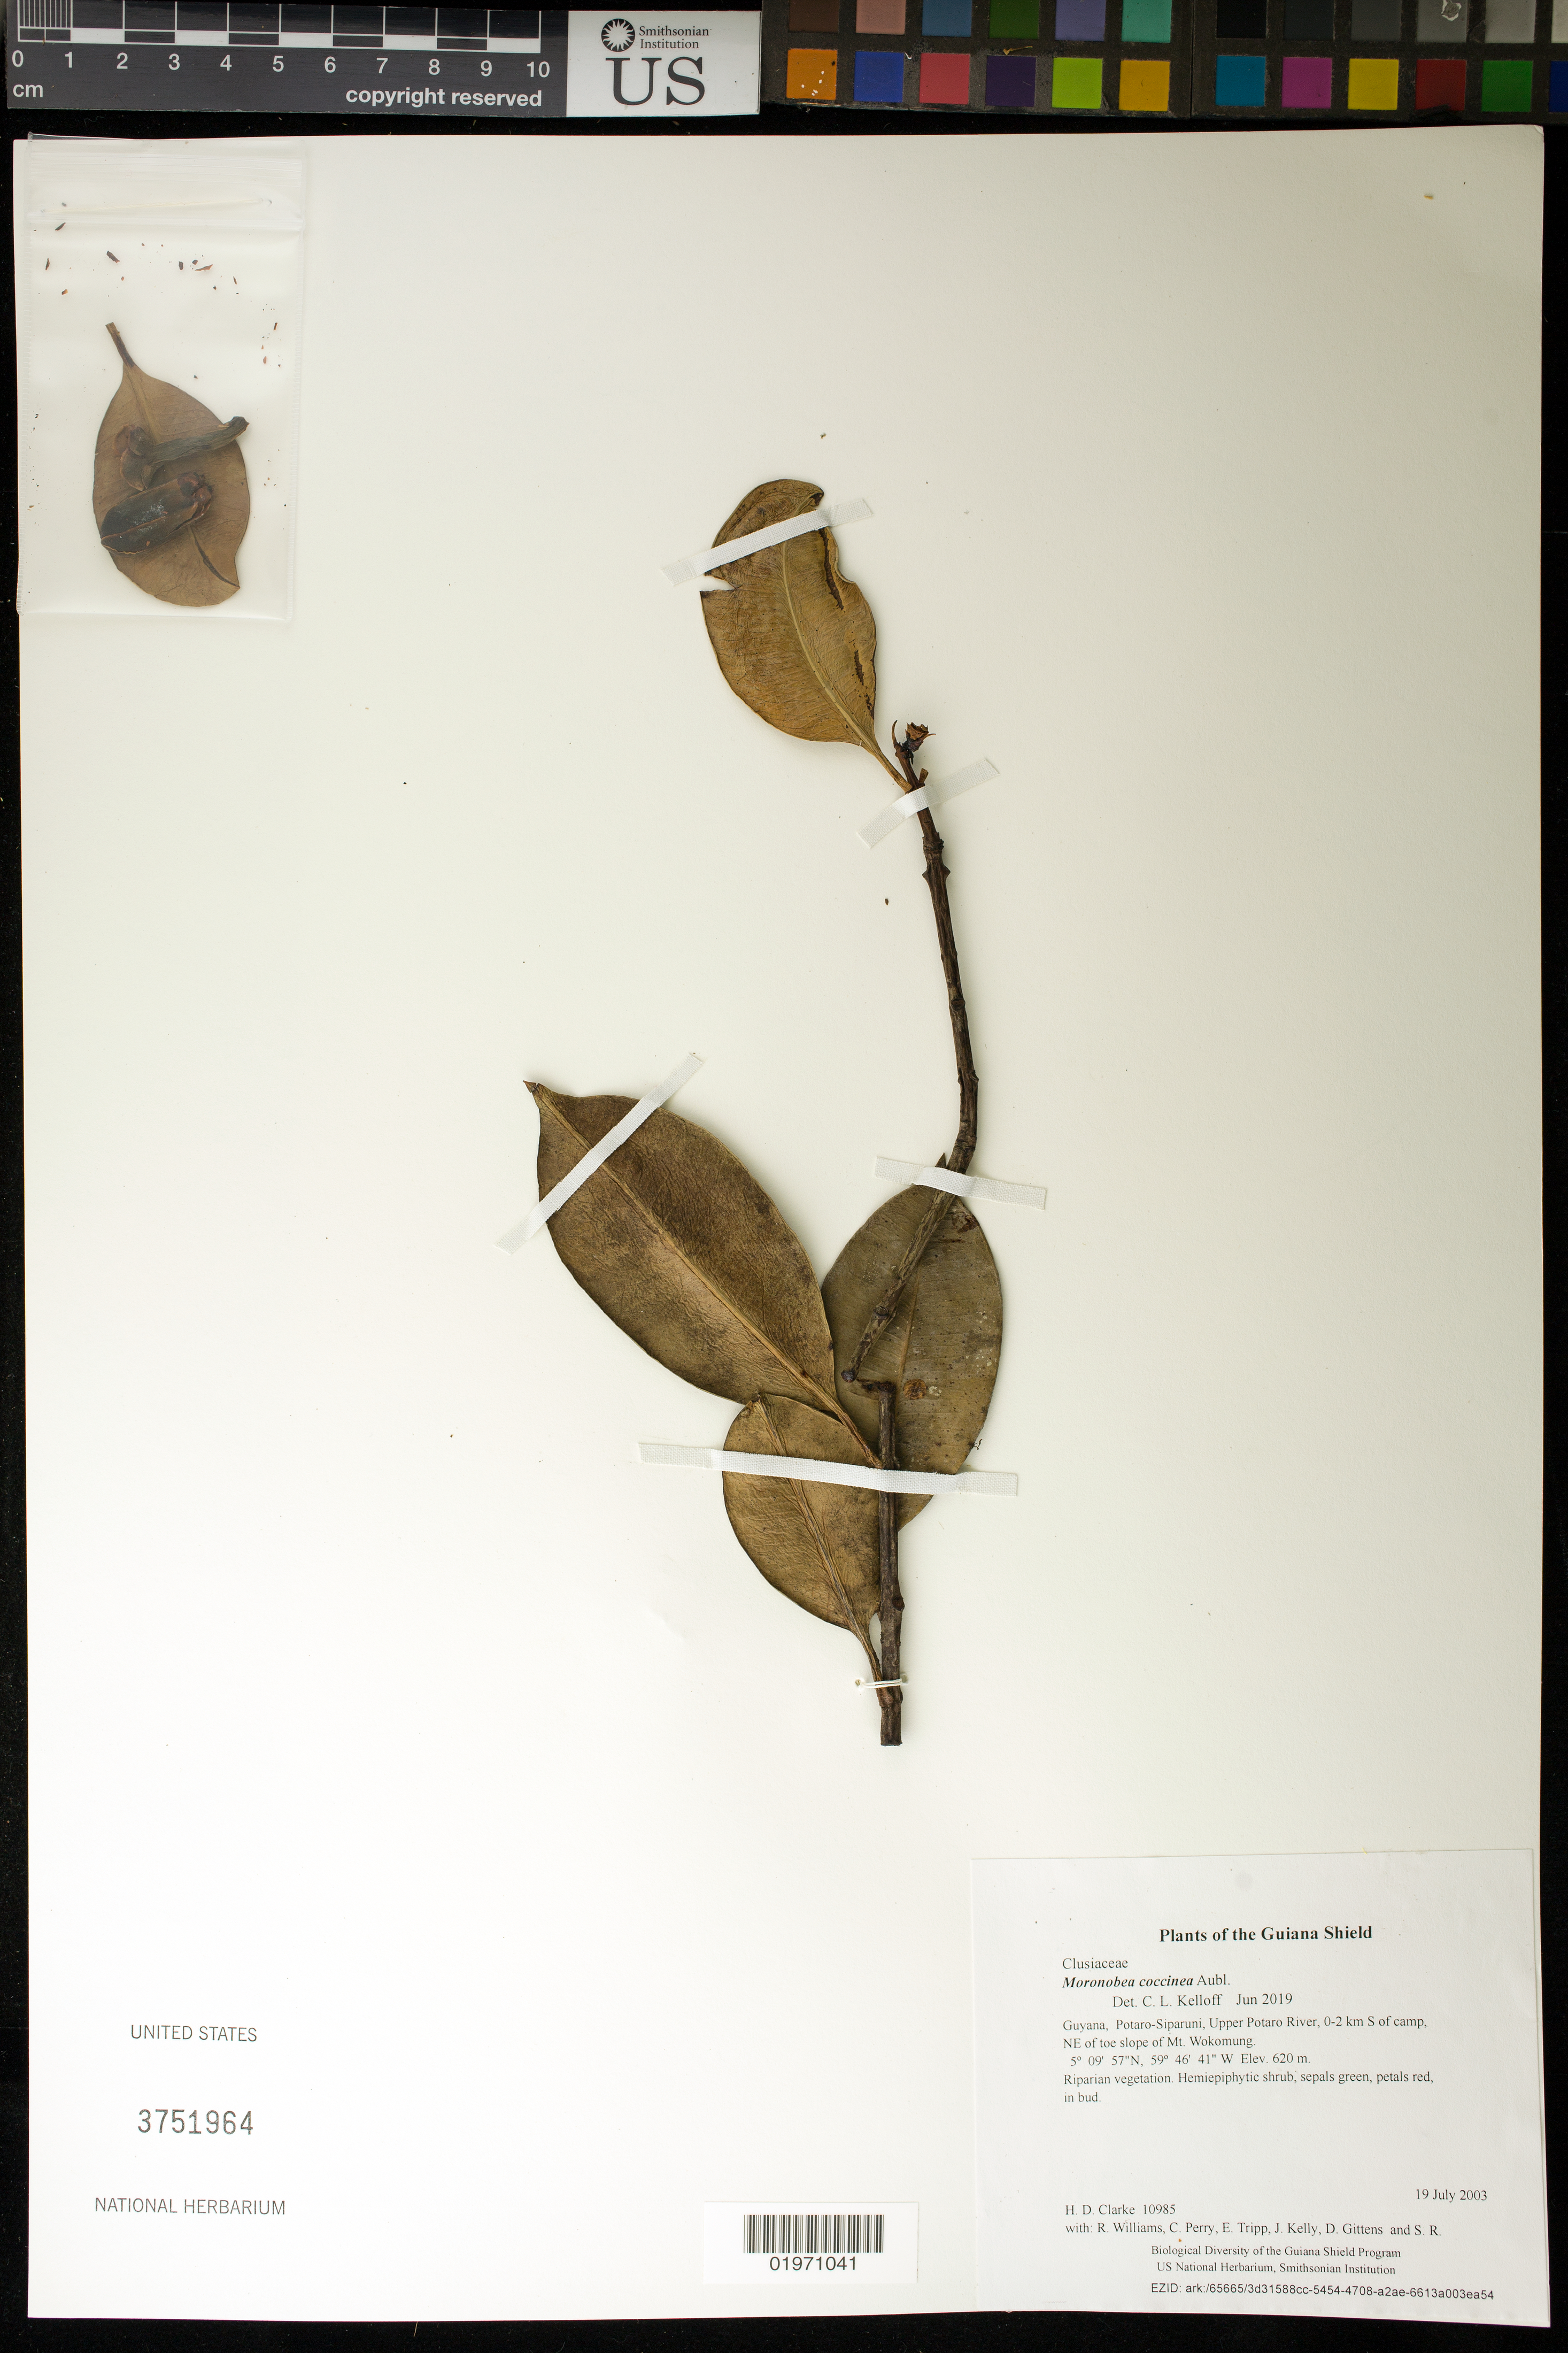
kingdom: Plantae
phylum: Tracheophyta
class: Magnoliopsida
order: Malpighiales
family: Clusiaceae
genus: Moronobea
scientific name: Moronobea coccinea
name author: Aubl.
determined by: Kelloff, C. L.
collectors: H. D. Clarke, R. Williams, C. Perry, E. Tripp, J. Kelly, D. Gittens & S. R. Stern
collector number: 10985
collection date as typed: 19 July 2003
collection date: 2003-07-19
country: Guyana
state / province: Potaro-Siparuni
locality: Upper Potaro River, 0-2 km S of camp, NE of toe slope of Mt. Wokomung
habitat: Riparian vegetation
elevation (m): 620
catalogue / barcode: US 3751964